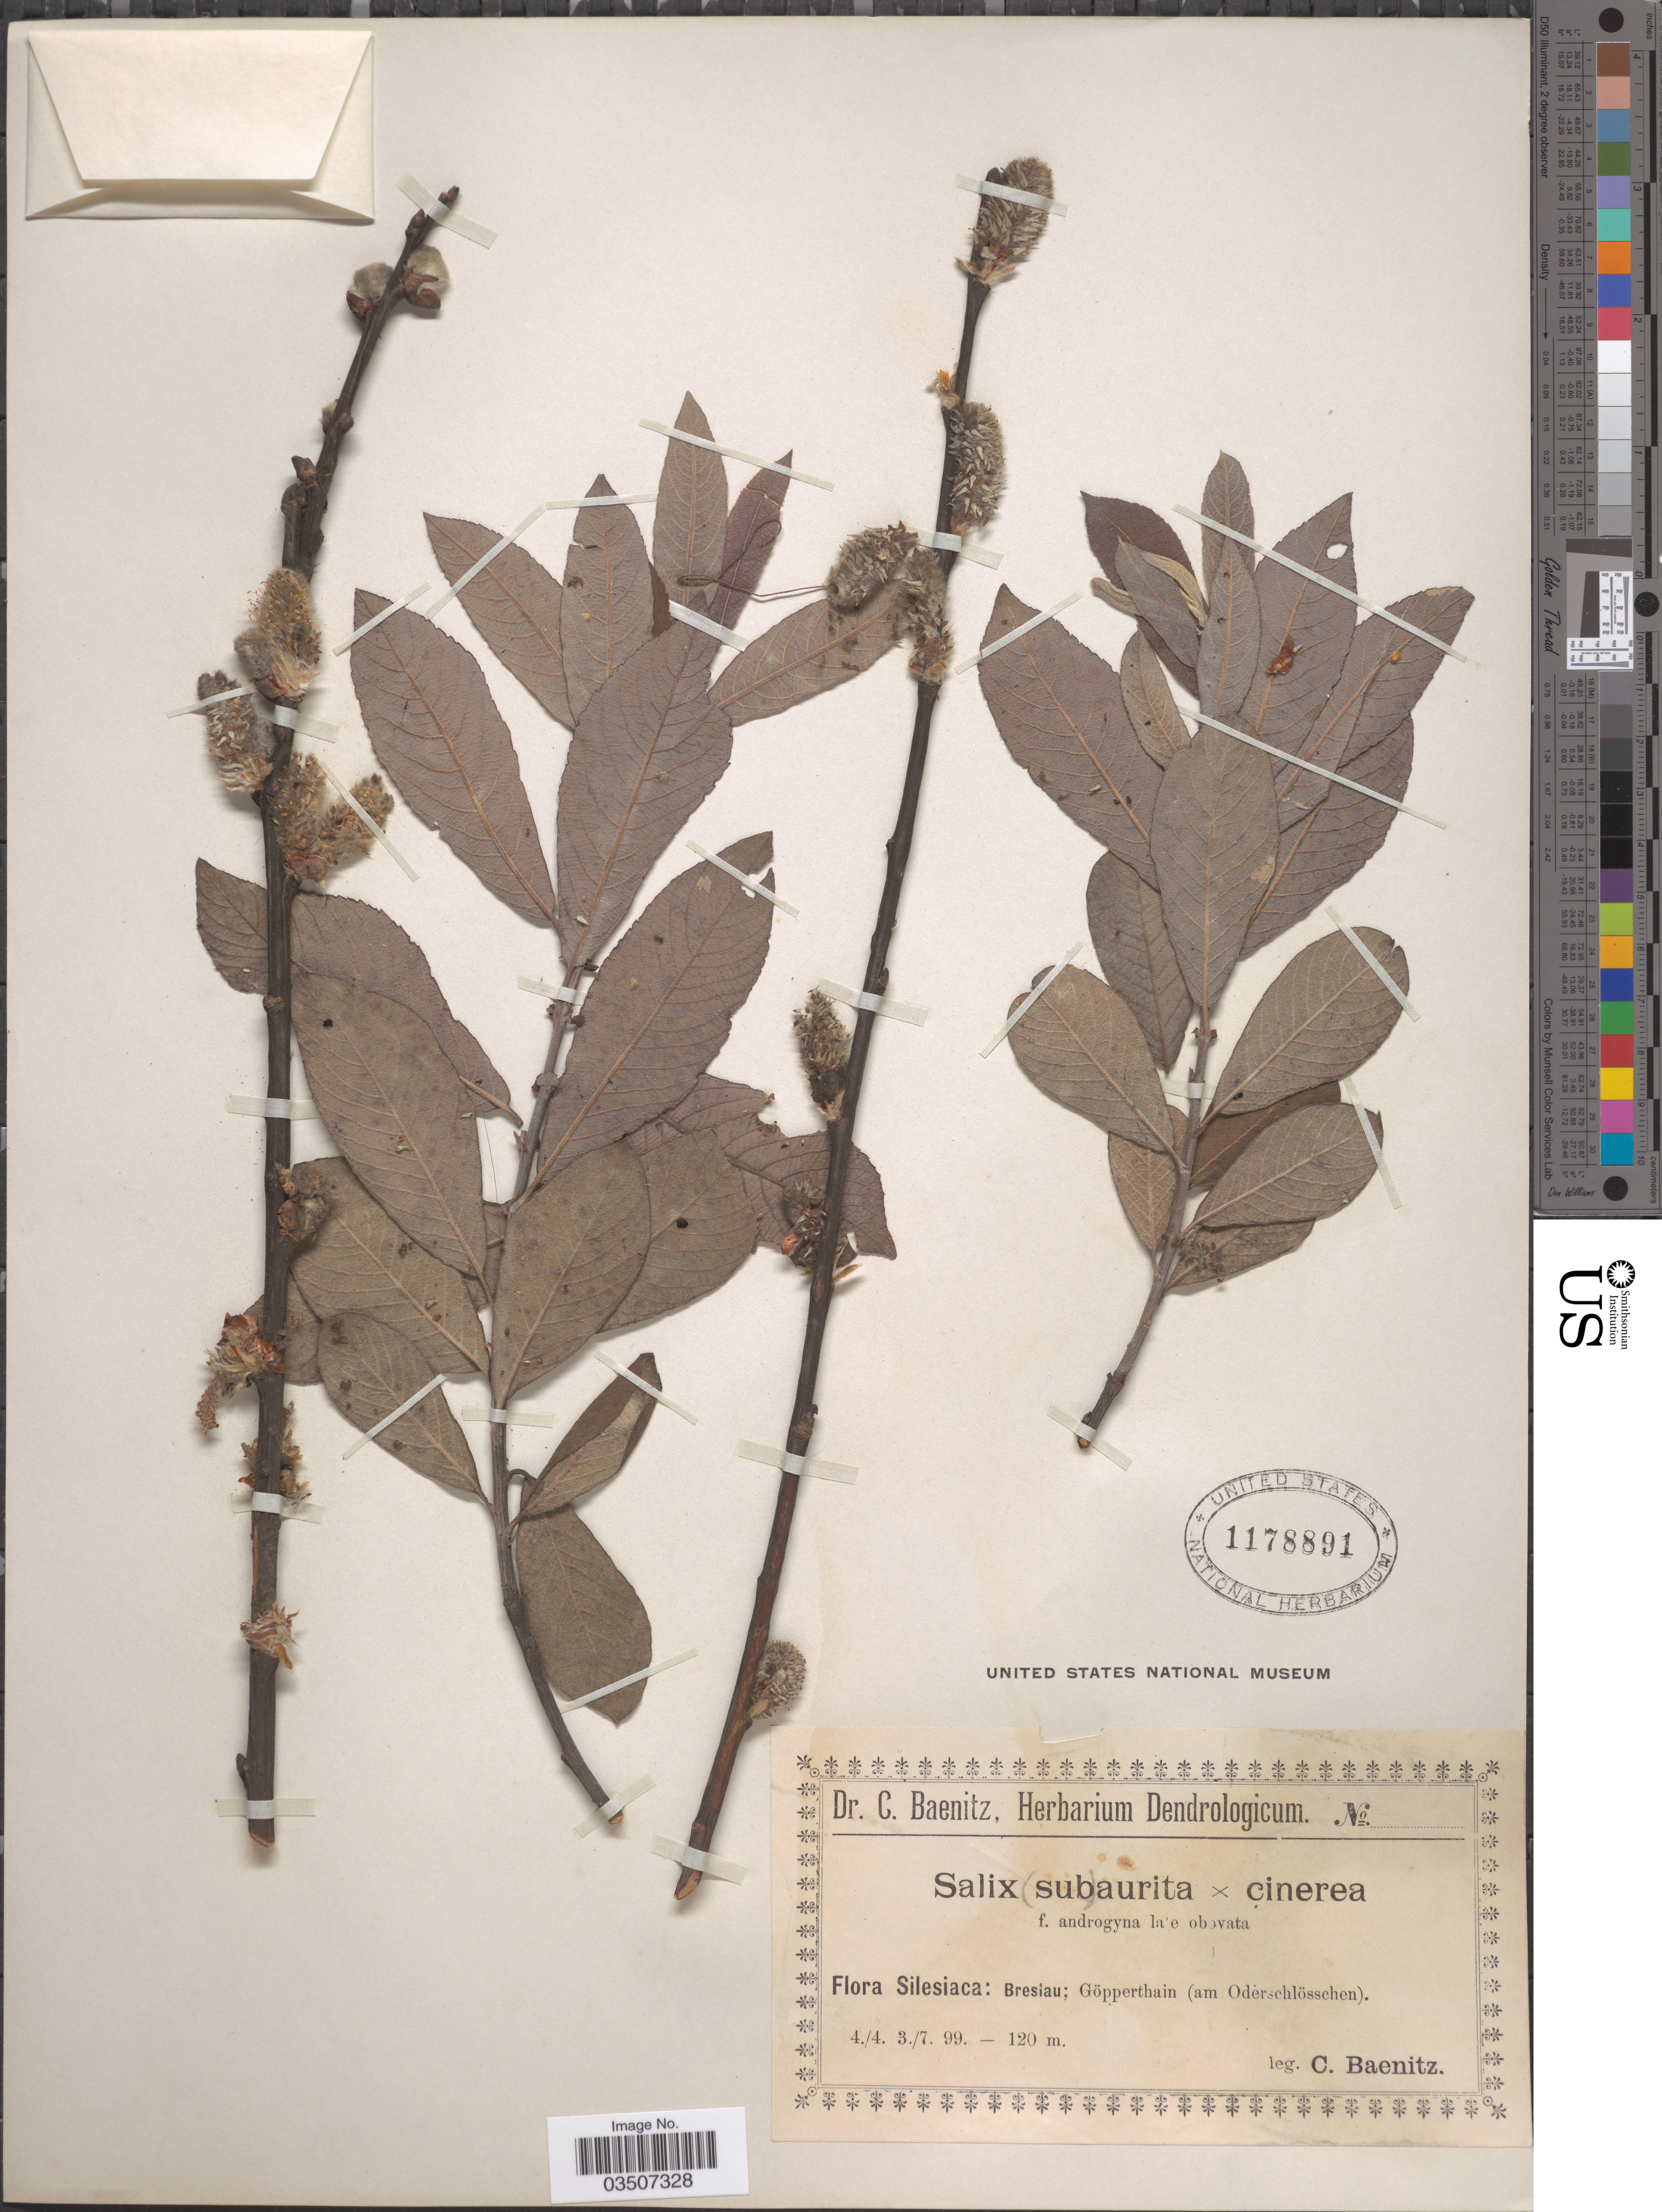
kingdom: Plantae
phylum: Tracheophyta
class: Magnoliopsida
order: Malpighiales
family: Salicaceae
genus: Salix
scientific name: Salix subaurita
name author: Andersson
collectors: C. G. Baenitz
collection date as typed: Transcribed d/m/y: 4/4/99 to 3/7/99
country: Poland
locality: Silesiaca: Breslau; Göpperthain (am Oderschlösschen).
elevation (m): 120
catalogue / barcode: US 1178891